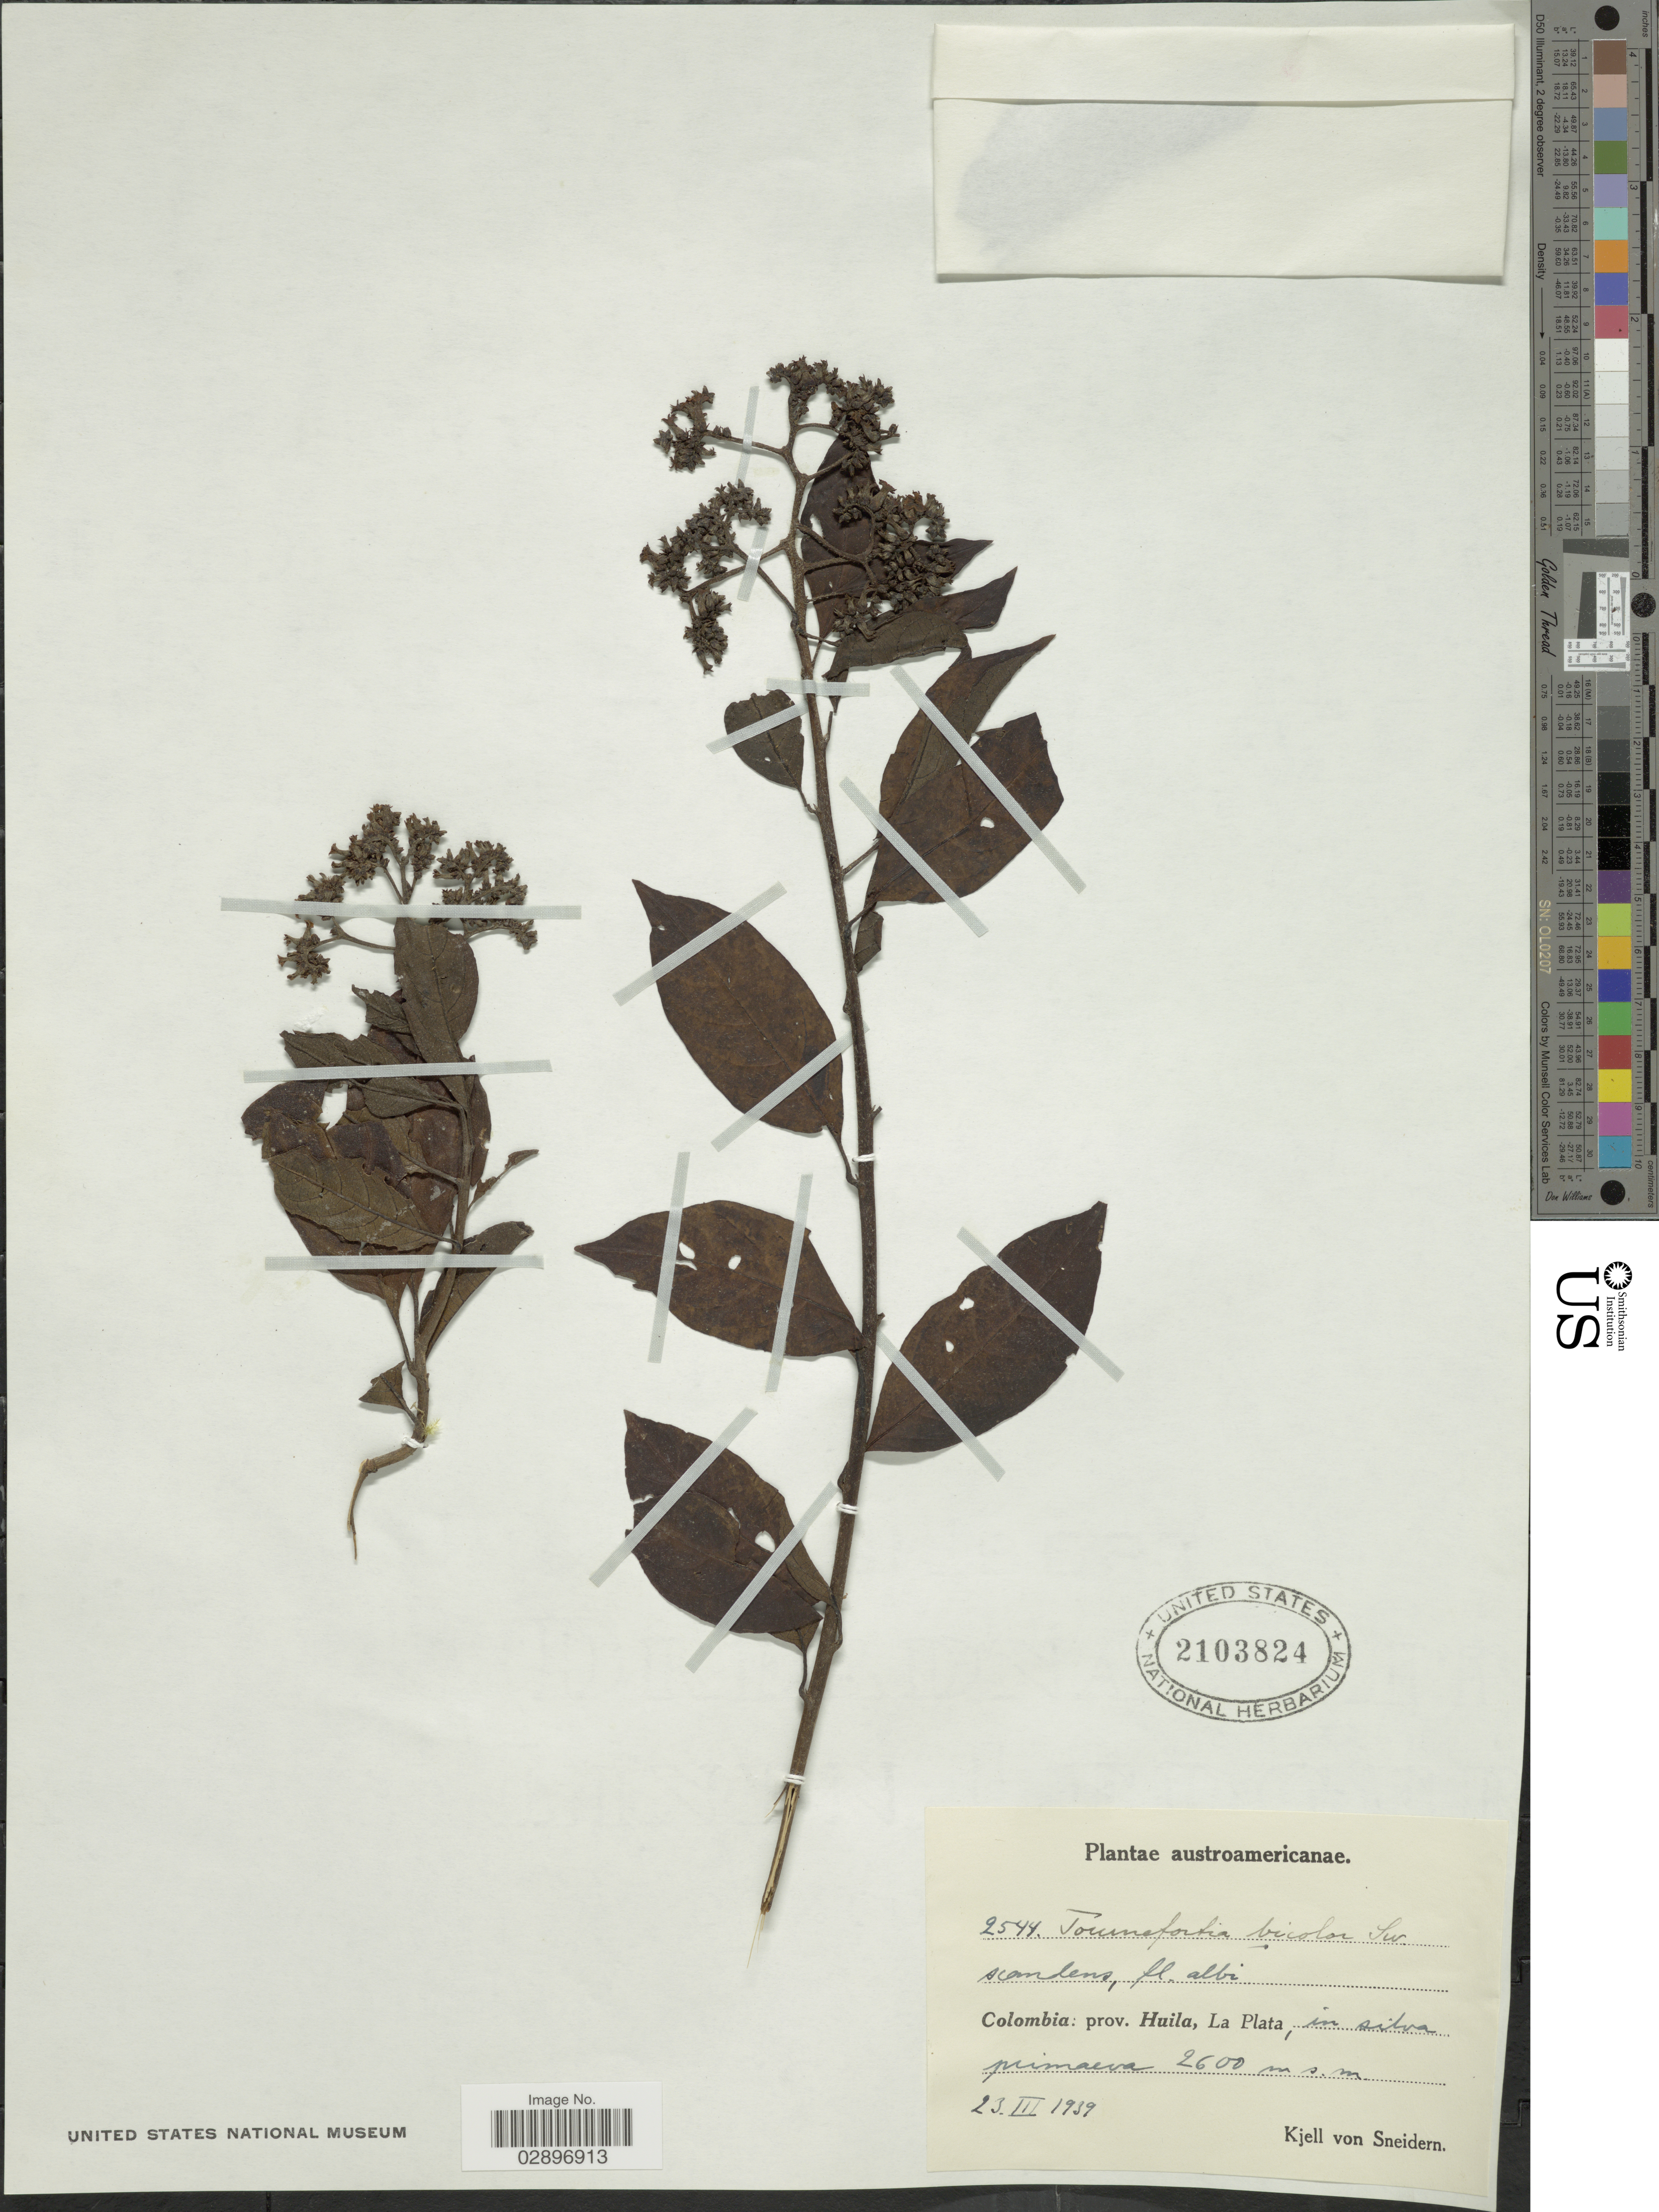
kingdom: Plantae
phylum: Tracheophyta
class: Magnoliopsida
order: Boraginales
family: Heliotropiaceae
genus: Tournefortia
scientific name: Tournefortia bicolor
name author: Sw.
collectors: K. von Sneidern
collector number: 2544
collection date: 1939-03-23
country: Colombia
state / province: Huila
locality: La Plata, in silva primaeva.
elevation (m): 2600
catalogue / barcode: US 2103824